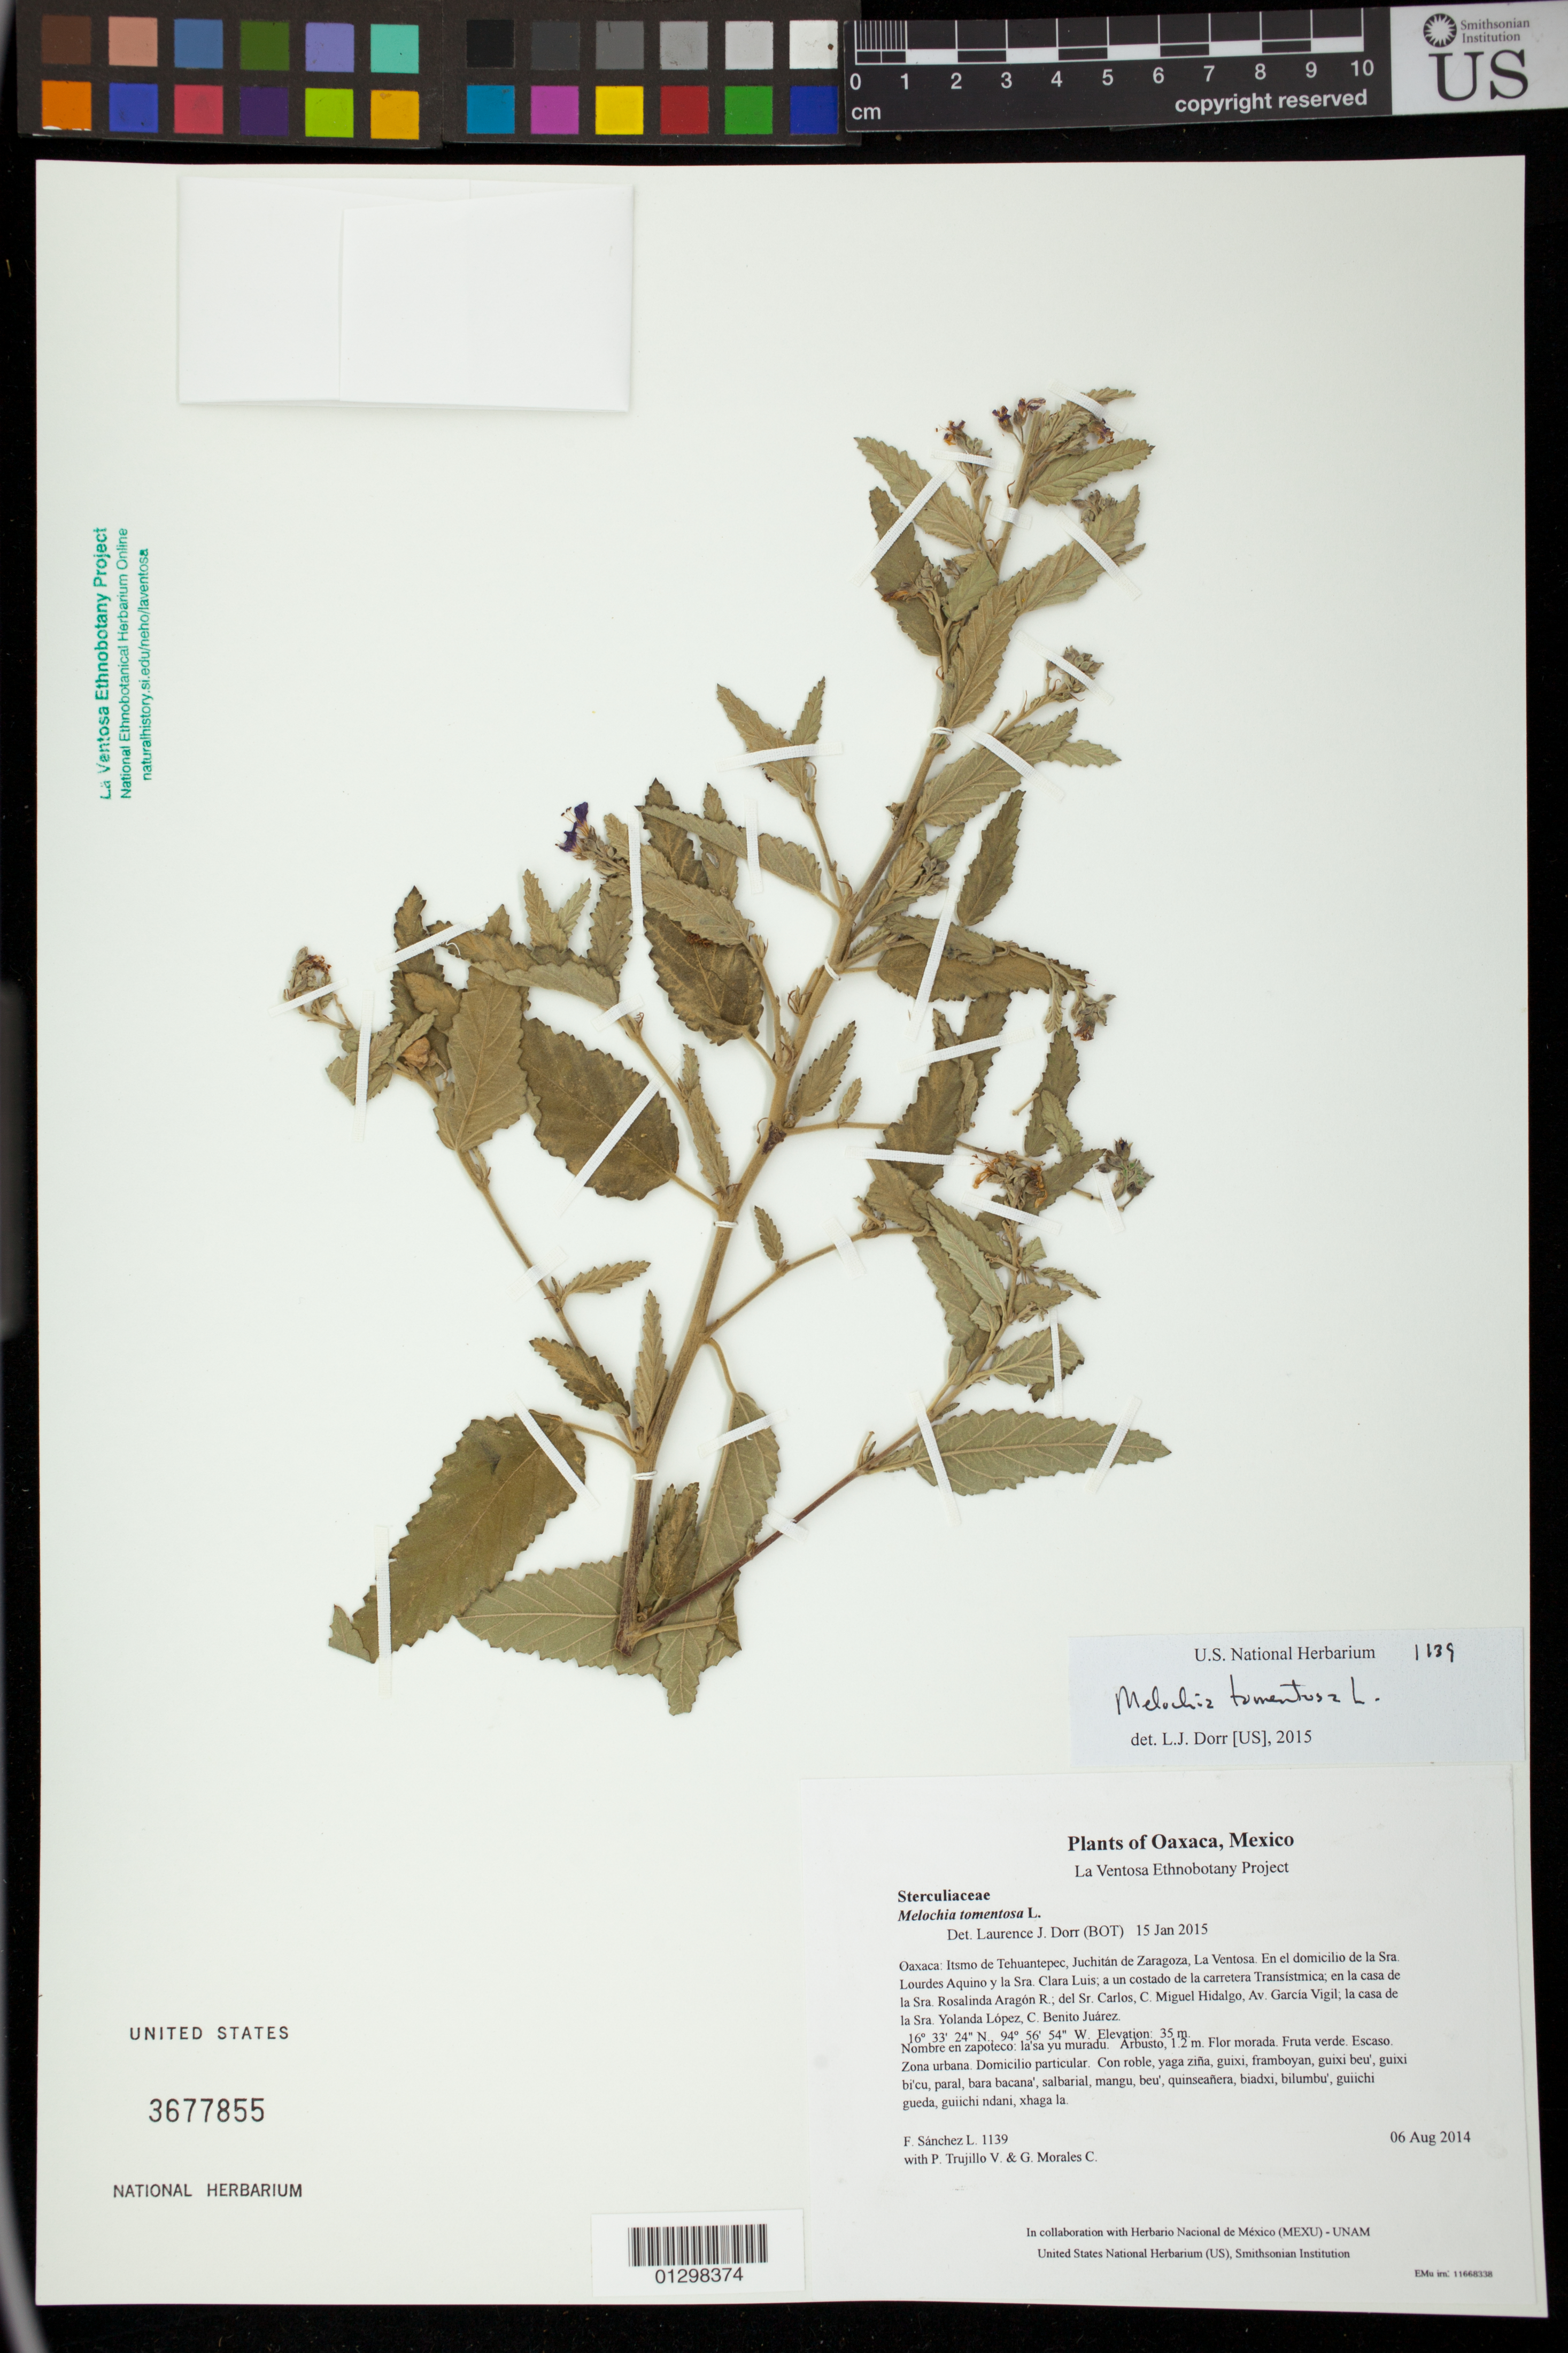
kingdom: Plantae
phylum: Tracheophyta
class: Magnoliopsida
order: Malvales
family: Malvaceae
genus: Melochia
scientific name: Melochia tomentosa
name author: L.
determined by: Velasco G., Kenia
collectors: F. Sánchez L., P. Trujillo V. & G. Morales C.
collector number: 1139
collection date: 2014-08-06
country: Mexico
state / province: Oaxaca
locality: Itsmo de Tehuantepec, Juchitán de Zaragoza, La Ventosa. En el domicilio de la Sra. Lourdes Aquino y la Sra. Clara Luis; a un costado de la carretera Transístmica; en la casa de la Sra. Rosalinda Aragón R.; del Sr. Carlos, C. Miguel Hidalgo, Av. García Vigil; la casa de la Sra. Yolanda López, C. Benito Juárez.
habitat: Zona urbana. Domicilio particular.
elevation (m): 35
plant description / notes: MEXU, SERO, US; Yaga bandaga. 1.2 m. Guie' nagu. Cuaananaxhi naga'. Huaxie'.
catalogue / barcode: US 3677855